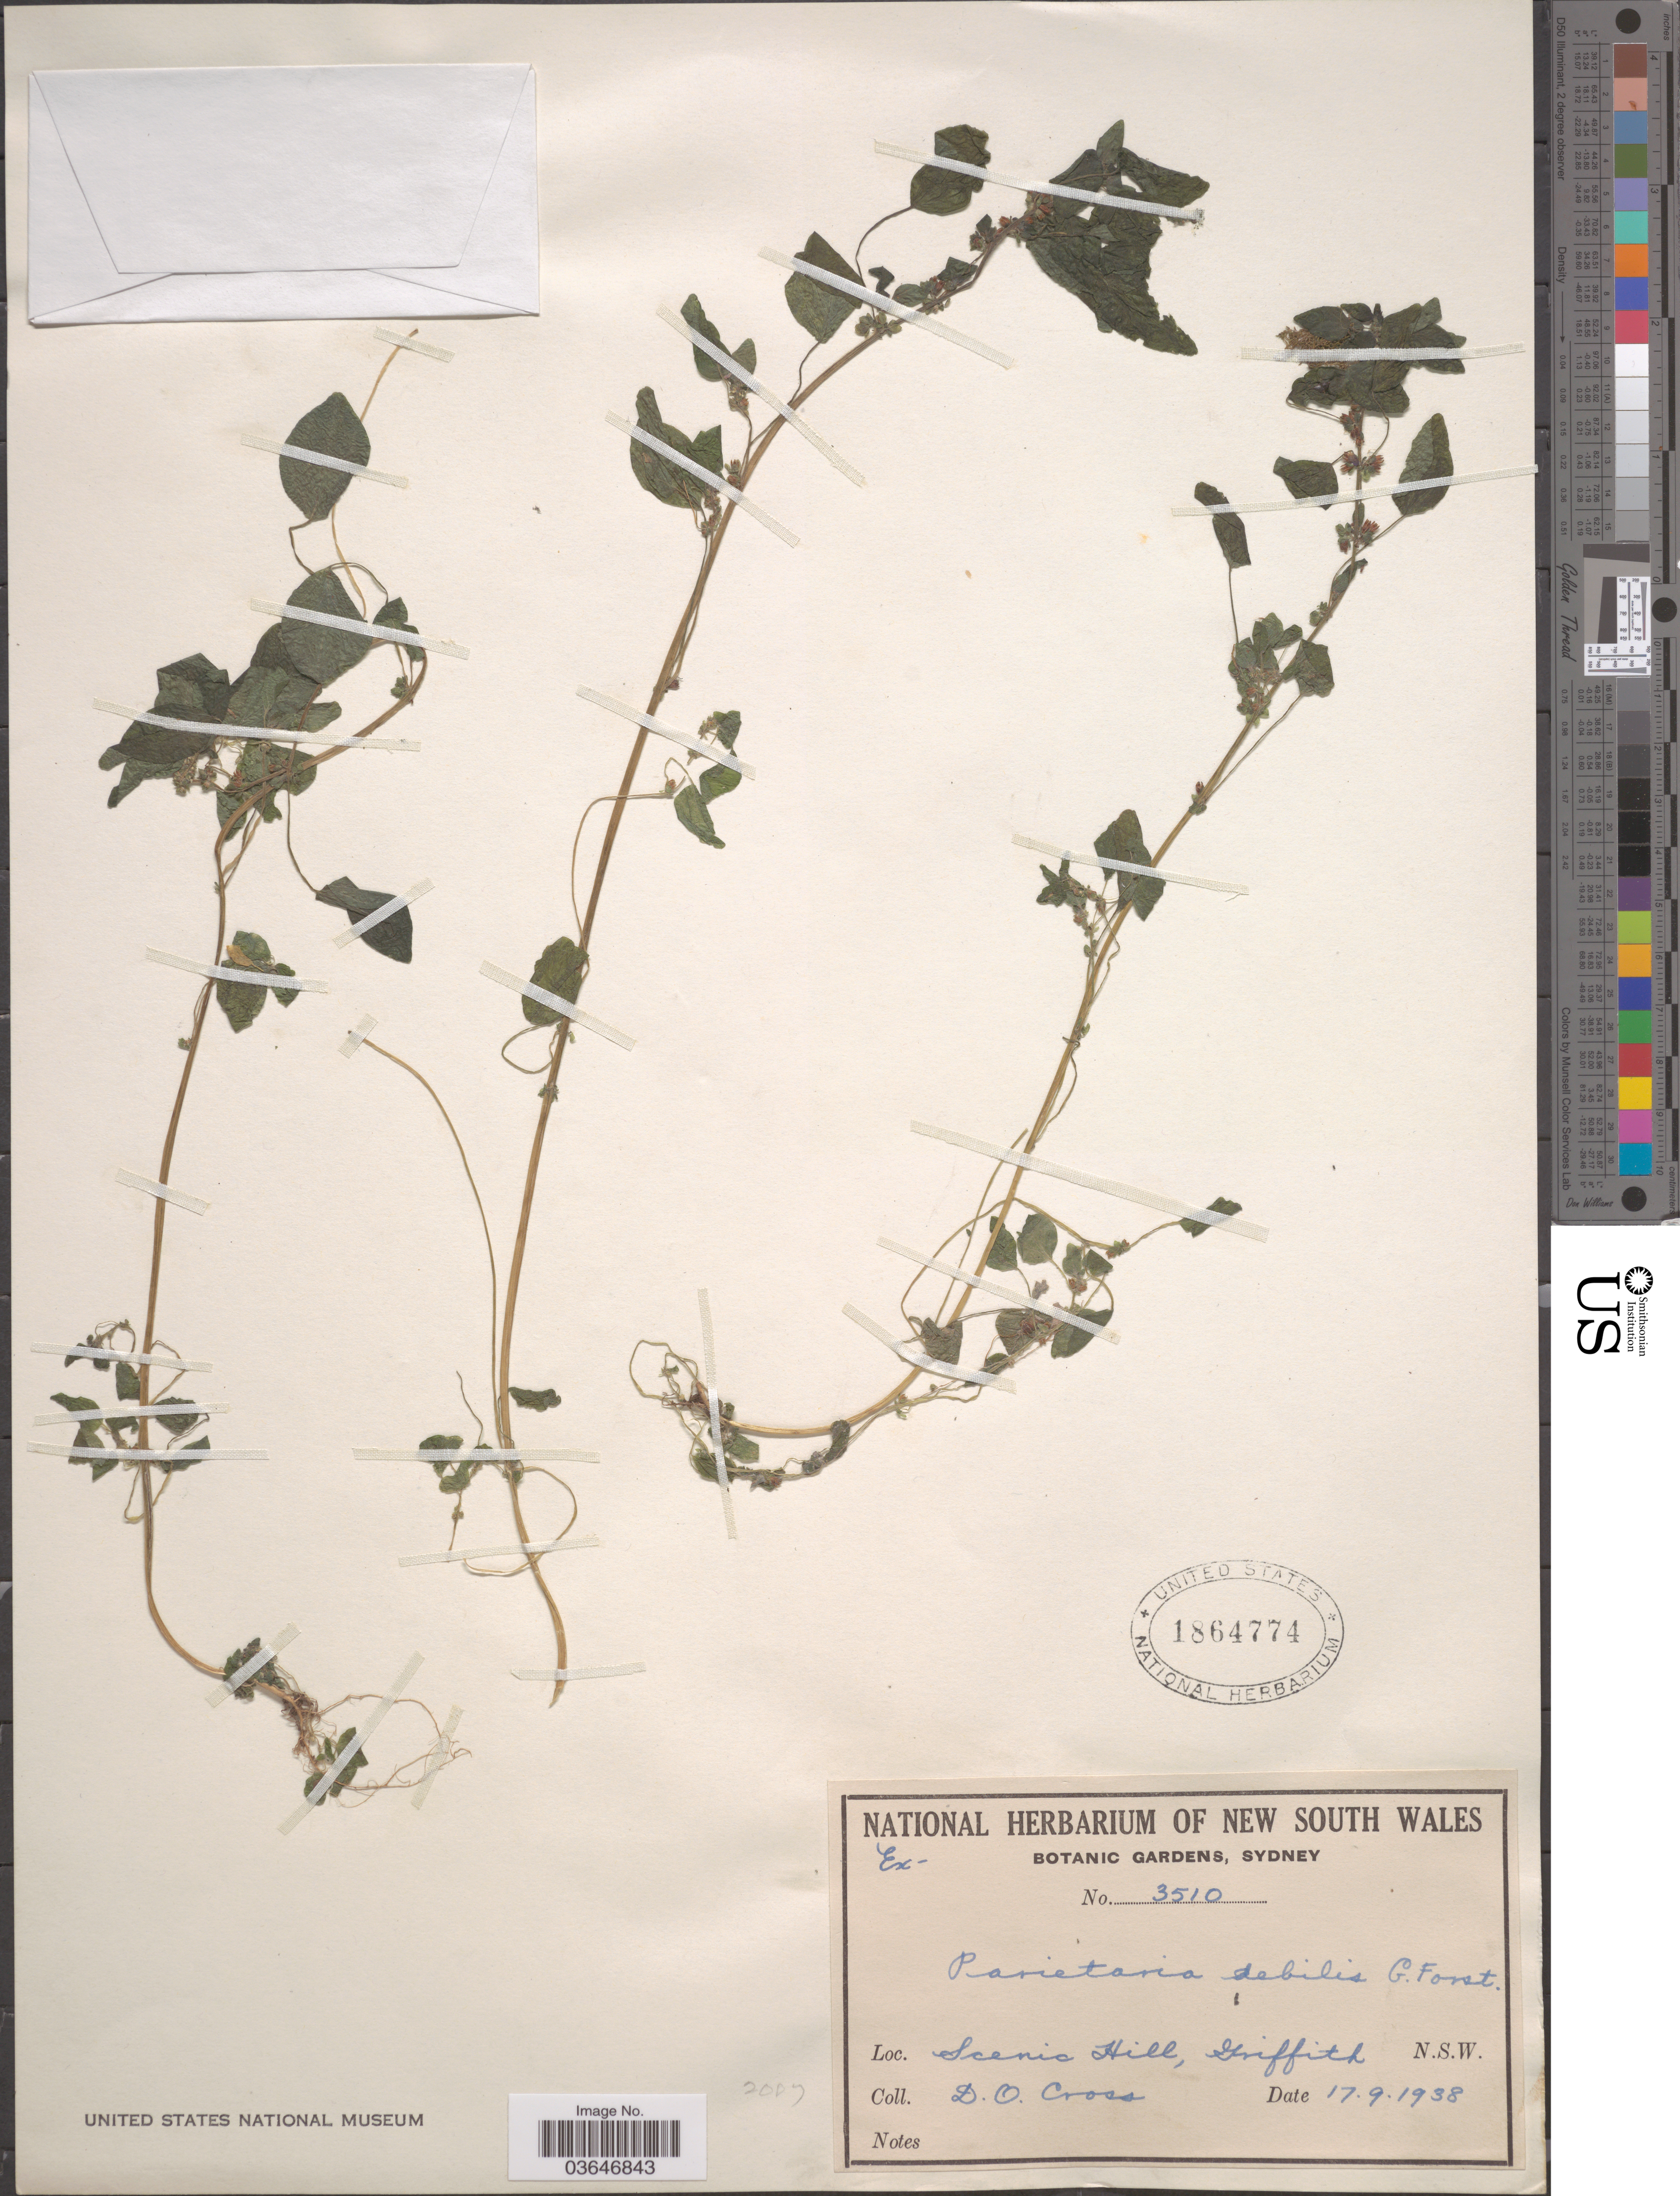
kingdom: Plantae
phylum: Tracheophyta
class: Magnoliopsida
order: Rosales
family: Urticaceae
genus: Parietaria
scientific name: Parietaria debilis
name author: G. Forst.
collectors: D. Cross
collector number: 3510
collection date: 1938-09-17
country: Australia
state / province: New South Wales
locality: Scenic Hill, Griffith.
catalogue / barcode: US 1864774